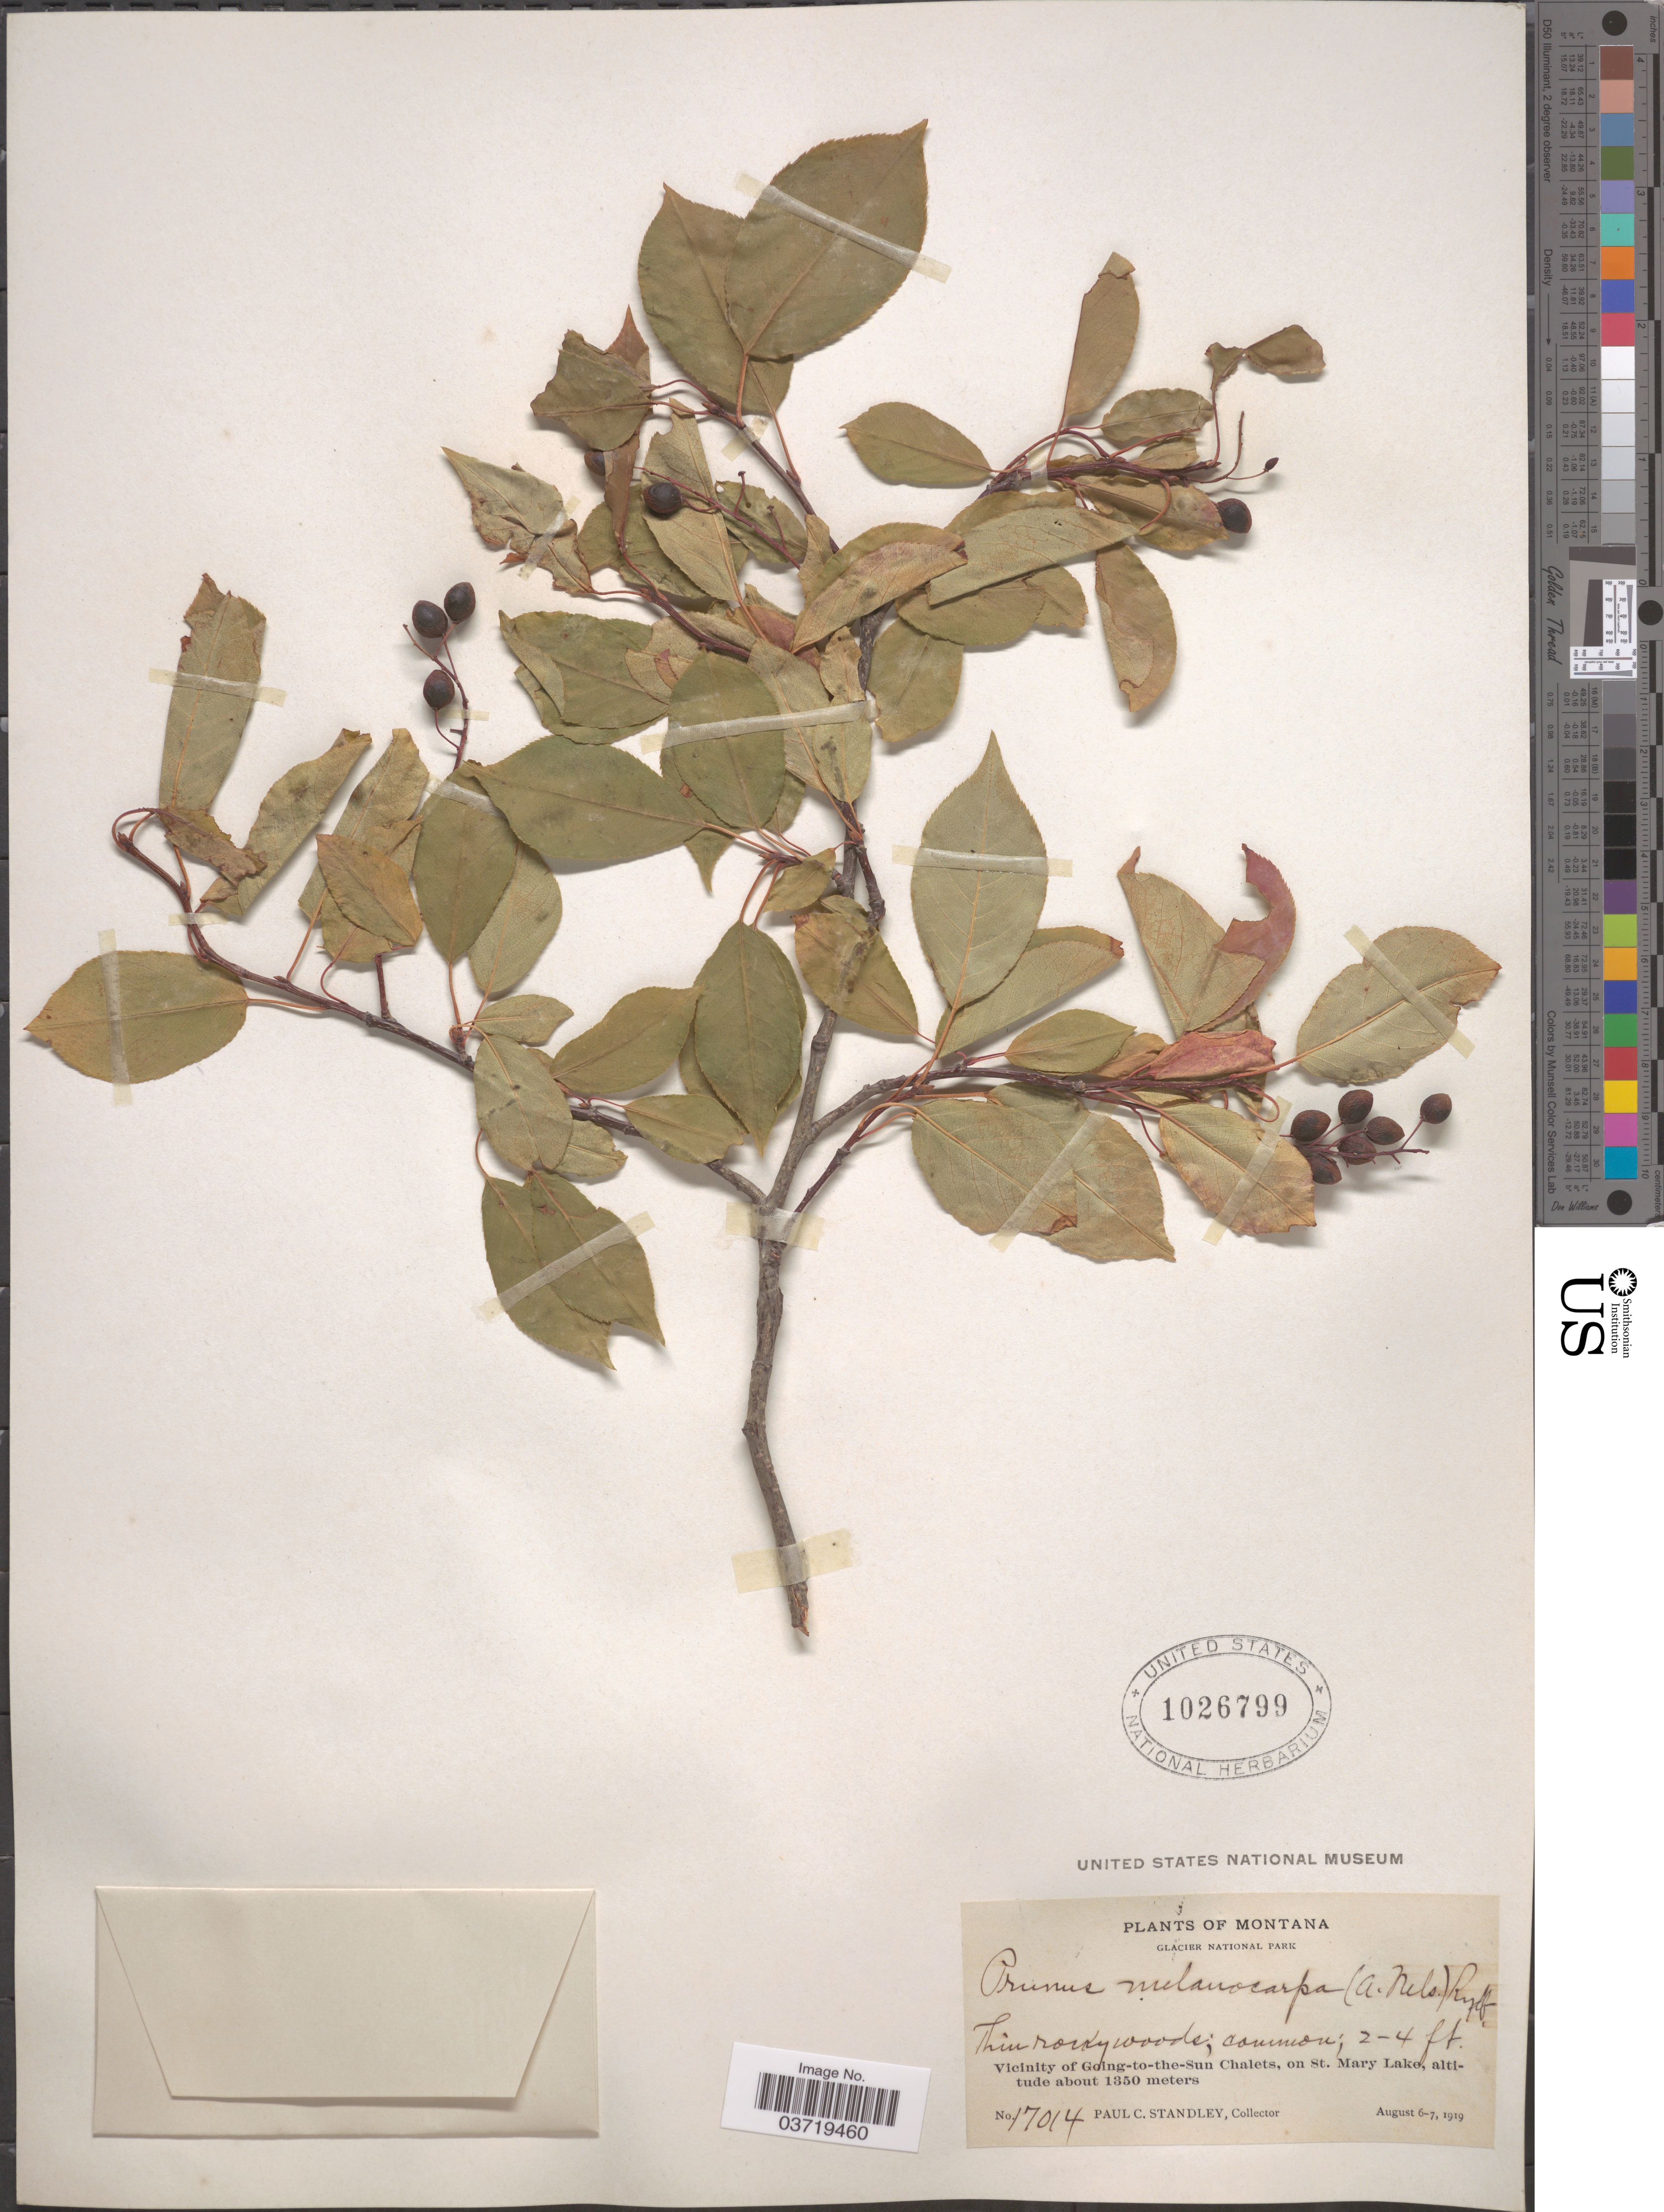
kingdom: Plantae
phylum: Tracheophyta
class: Magnoliopsida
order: Rosales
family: Rosaceae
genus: Prunus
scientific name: Prunus virginiana var. demissa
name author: (Nutt.) Torr.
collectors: P. C. Standley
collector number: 17014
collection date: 1919-08-06/1919-08-07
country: United States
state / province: Montana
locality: Glacier National Park. Vicinity of Going-to-the-Sun Chalets, on St. Mary Lake.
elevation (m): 1350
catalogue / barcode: US 1026799